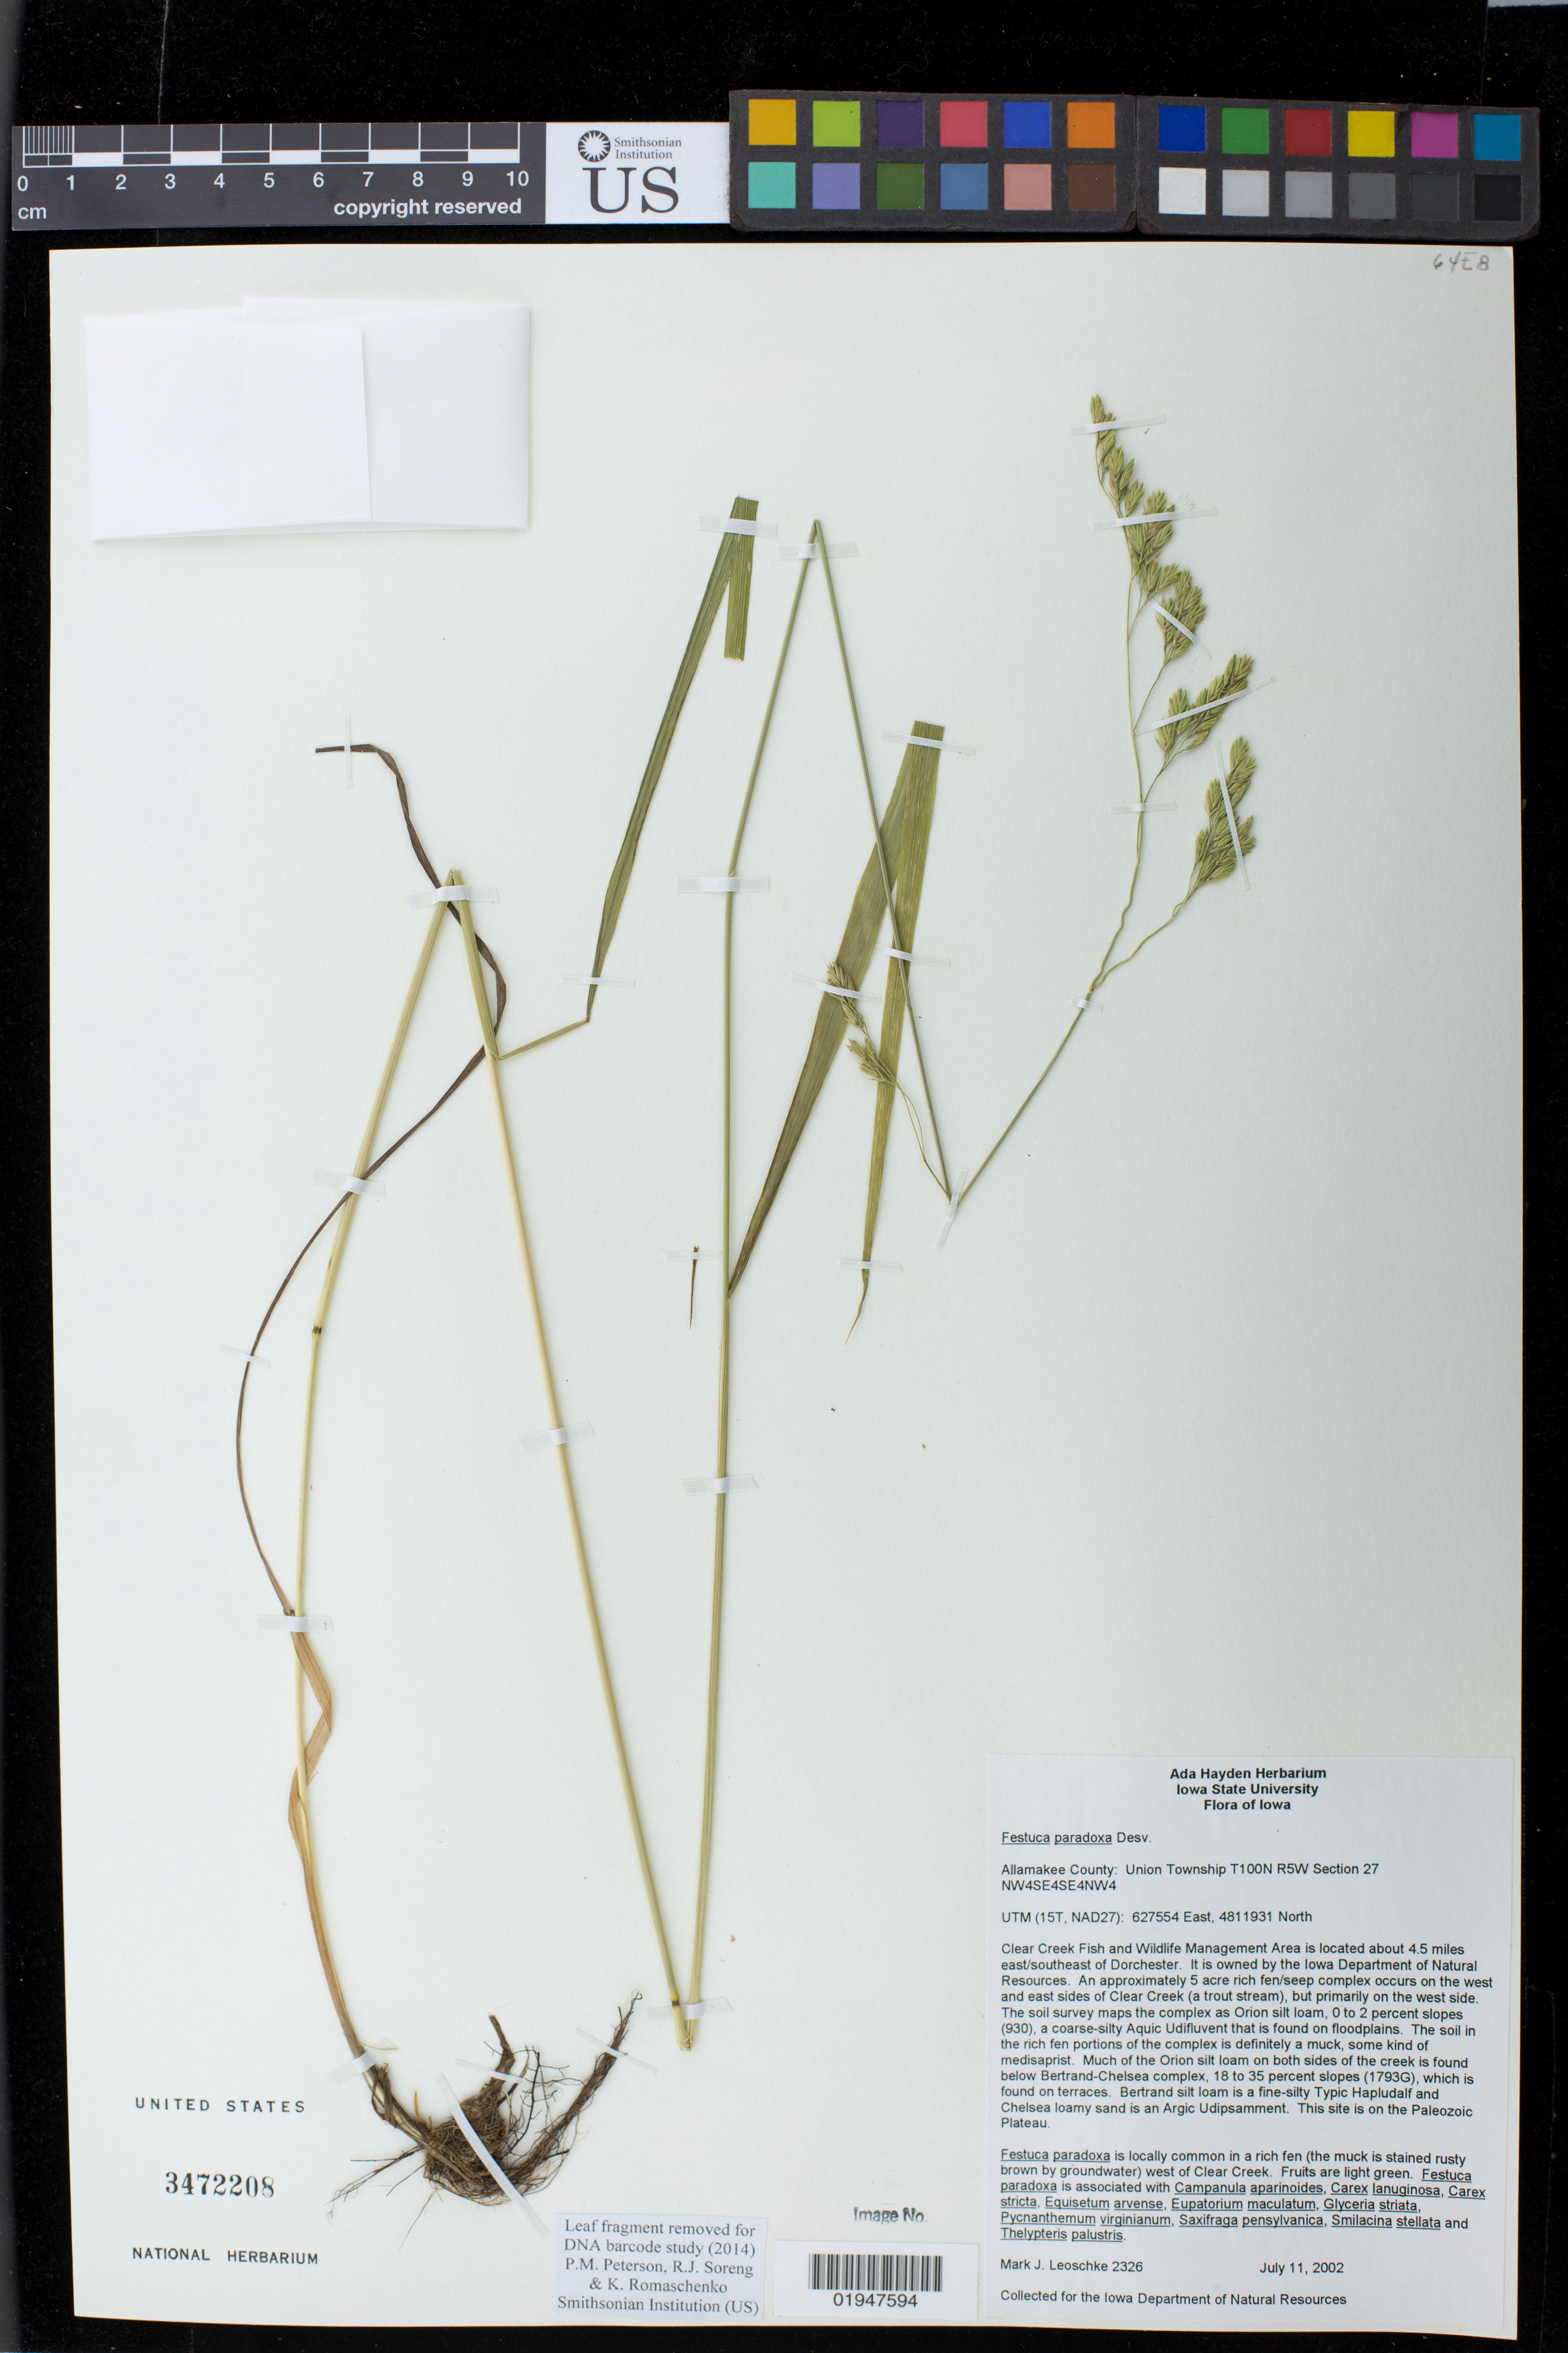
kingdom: Plantae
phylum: Tracheophyta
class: Liliopsida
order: Poales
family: Poaceae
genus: Festuca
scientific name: Festuca paradoxa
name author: Desv.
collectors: M. J. Leoschke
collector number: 2326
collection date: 2002-07-11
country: United States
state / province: Iowa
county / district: Allamakee County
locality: Union Township T100N R5W Section 27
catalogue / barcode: US 3472208